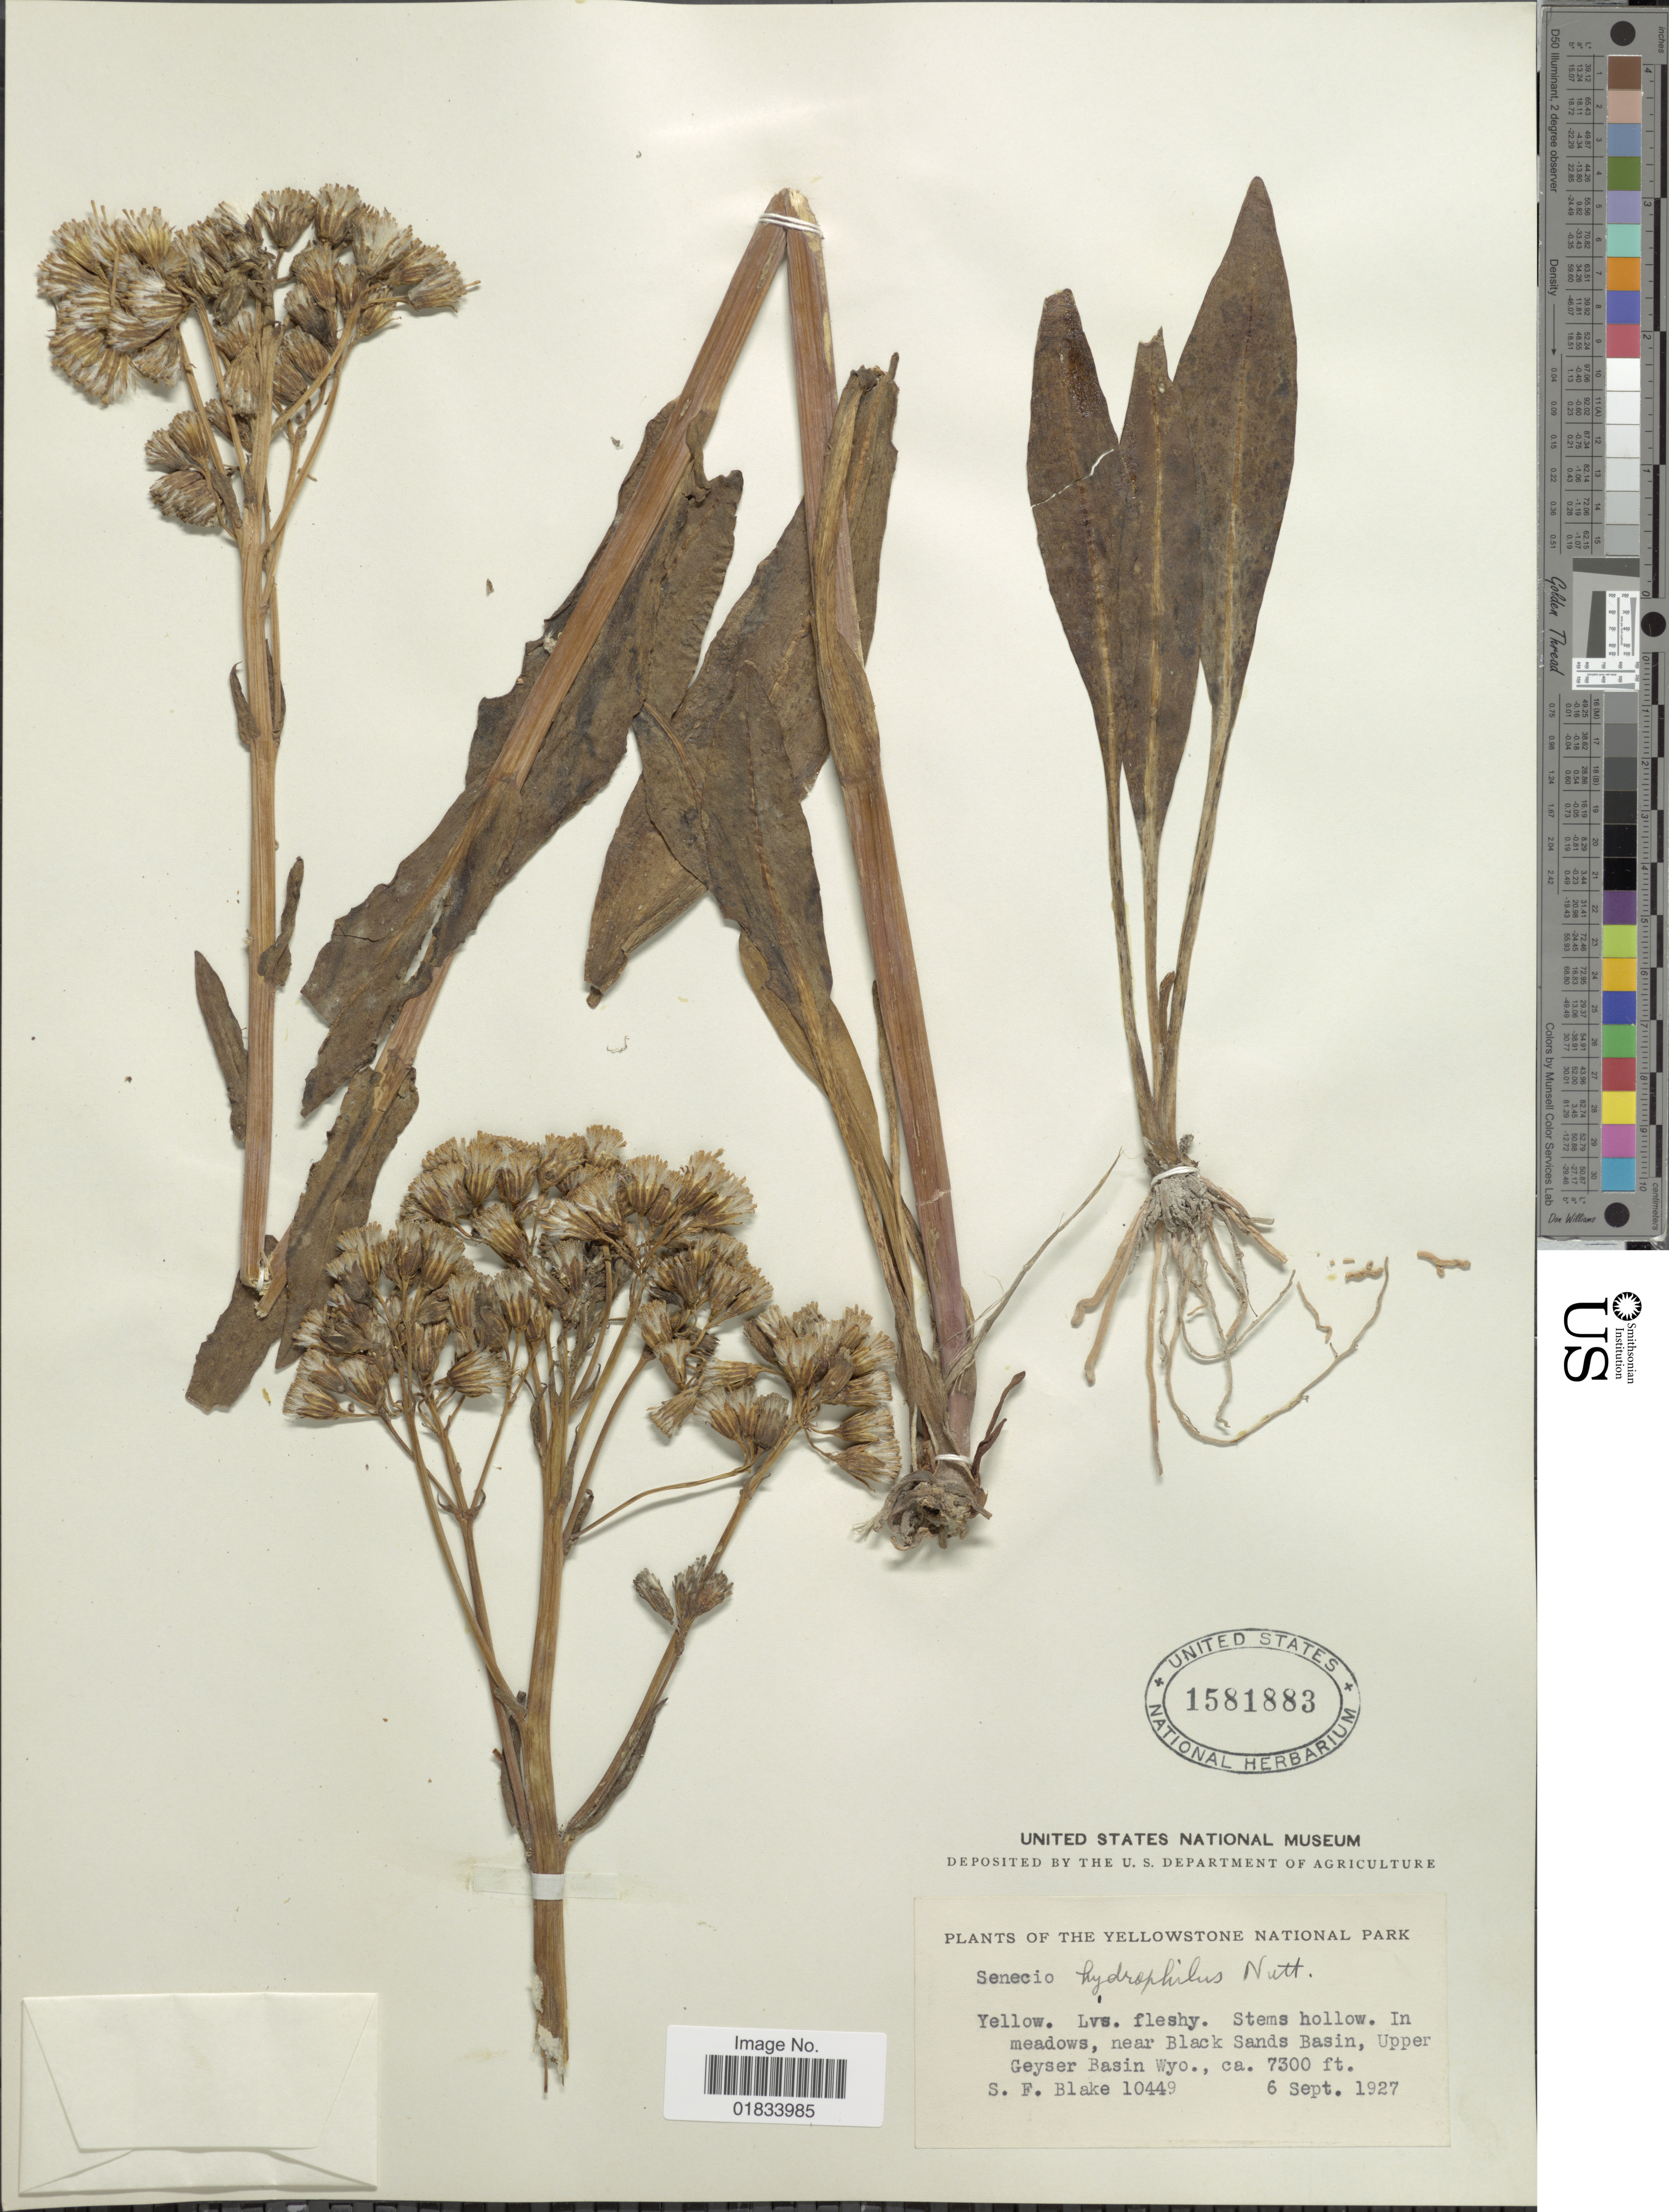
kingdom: Plantae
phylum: Tracheophyta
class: Magnoliopsida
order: Asterales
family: Asteraceae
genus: Senecio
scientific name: Senecio hydrophilus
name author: Nutt.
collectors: S. Blake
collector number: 10449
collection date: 1927-09-06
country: United States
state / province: Wyoming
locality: Yellowstone National Park, near Black Sands Basin, Upper Geyser Basin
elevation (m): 2225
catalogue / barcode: US 1581883